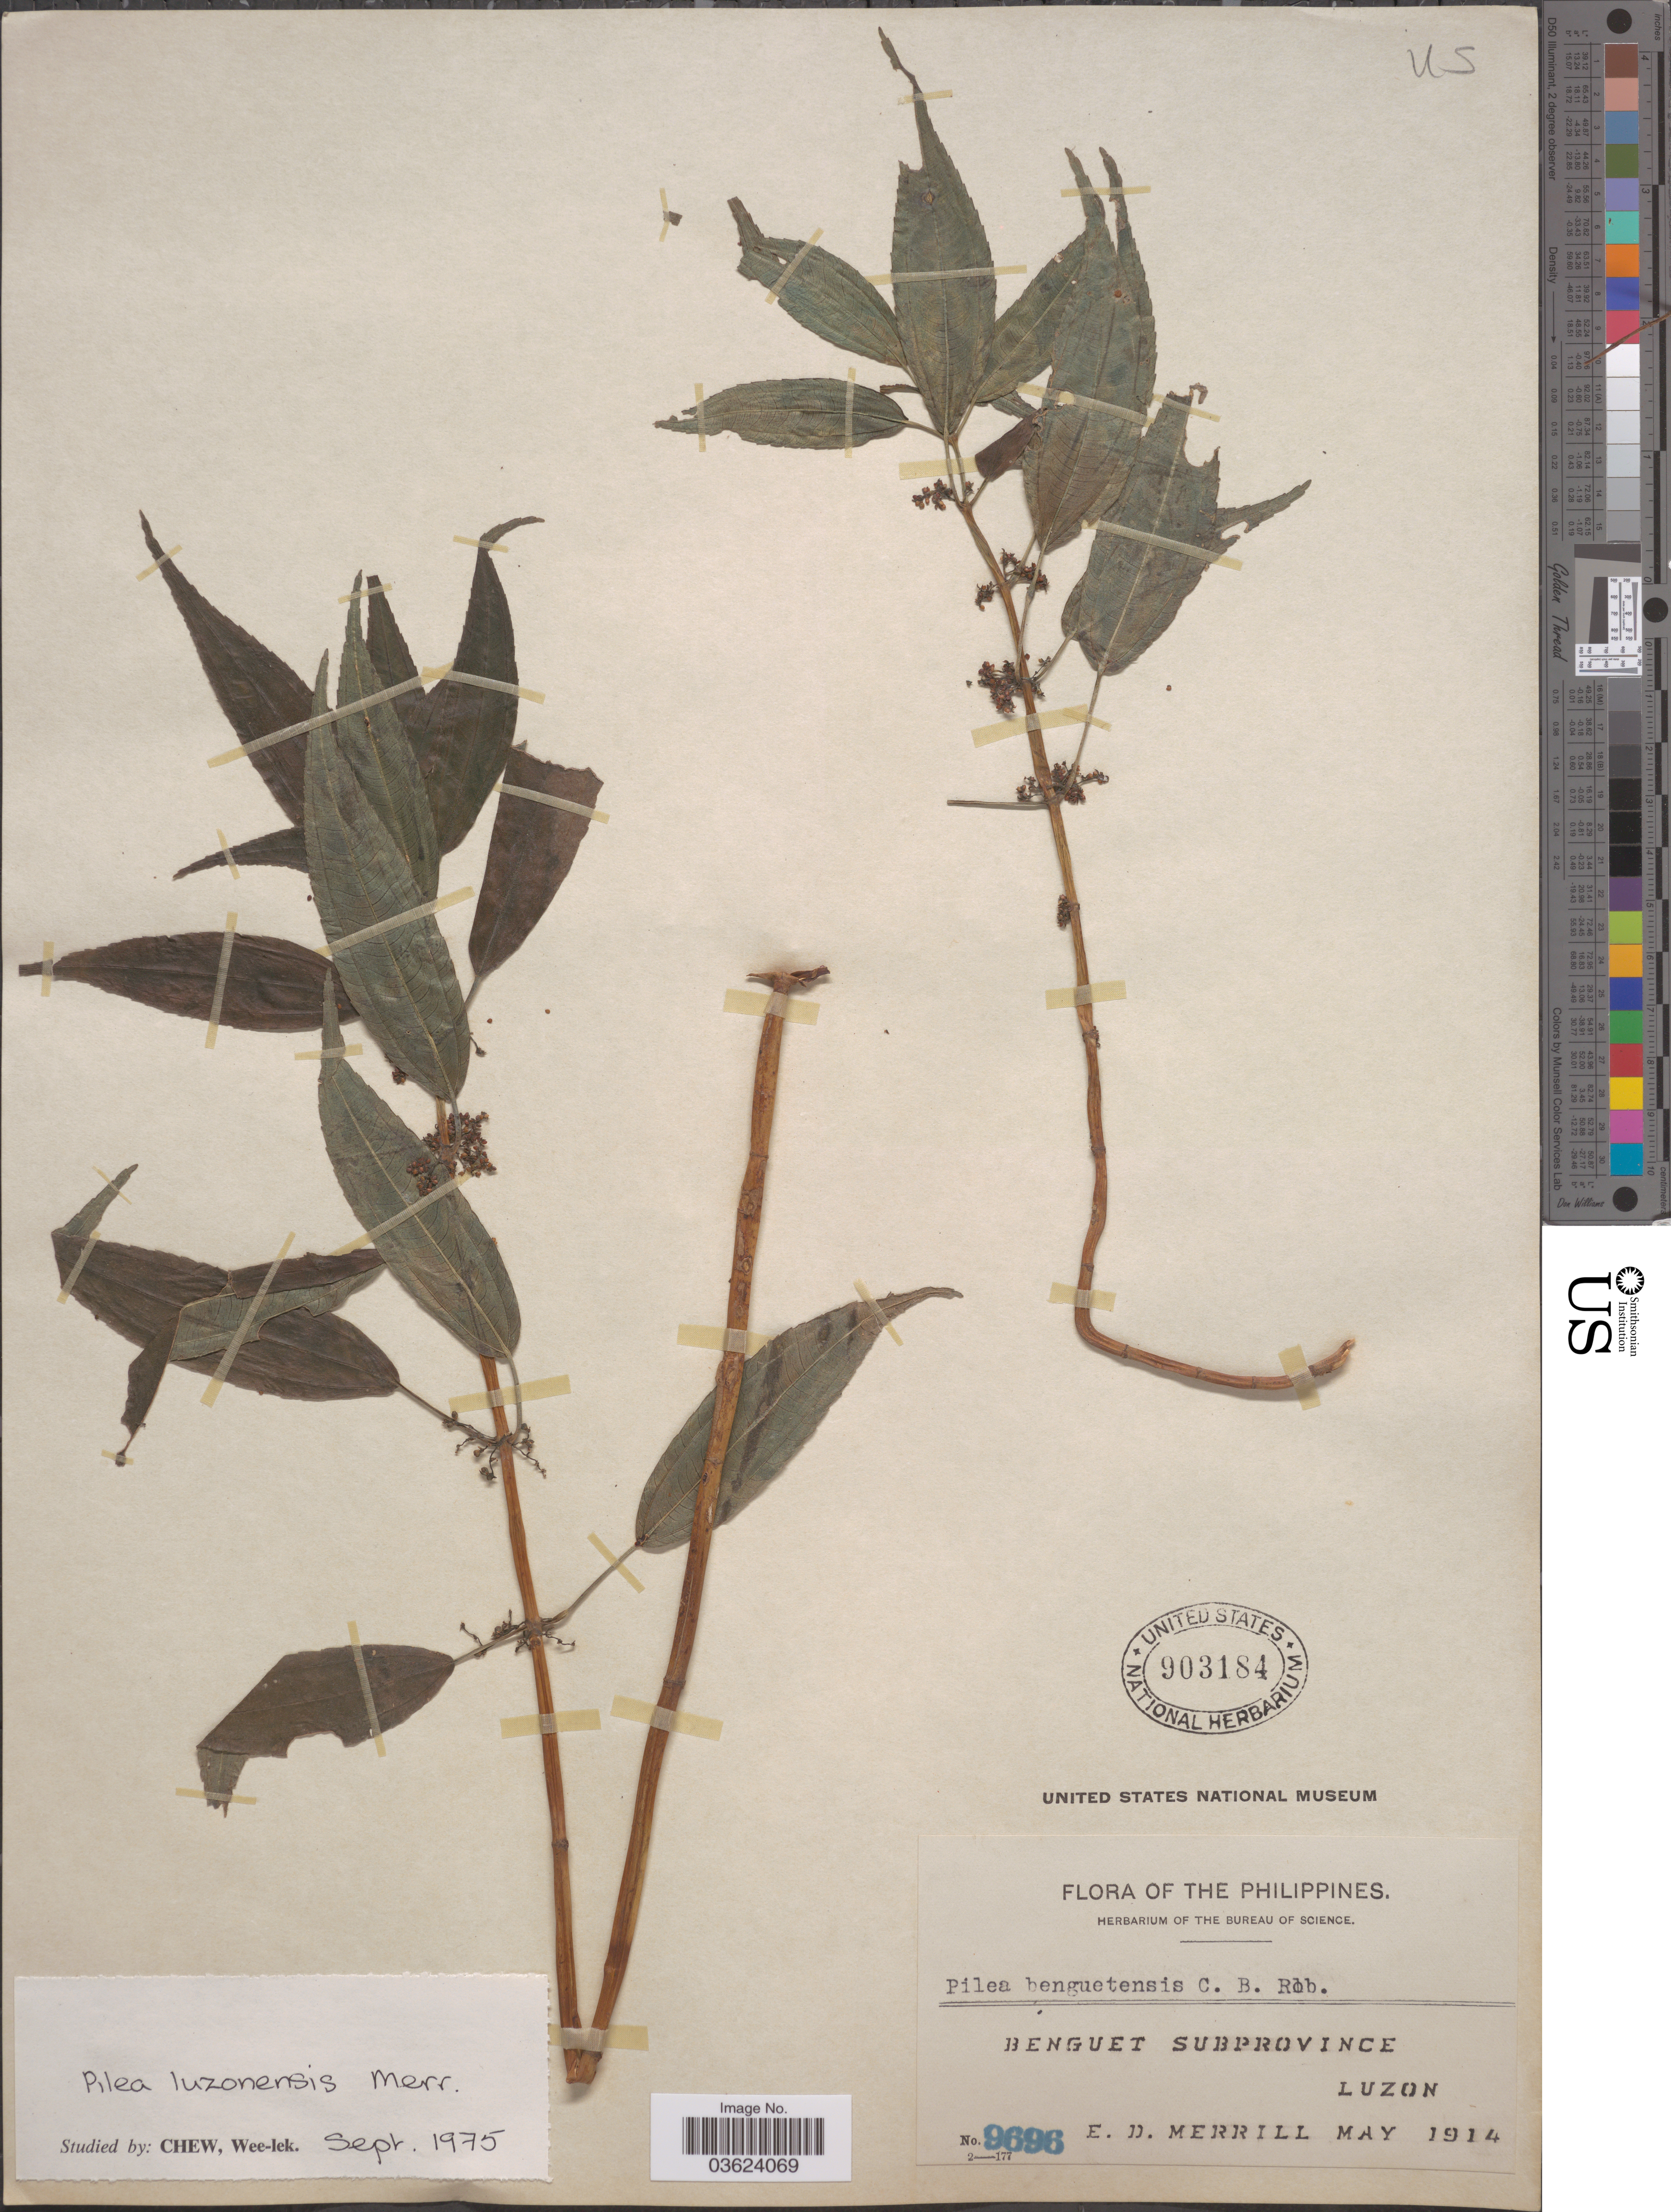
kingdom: Plantae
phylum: Tracheophyta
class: Magnoliopsida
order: Rosales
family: Urticaceae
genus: Pilea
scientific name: Pilea luzonensis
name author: Merr.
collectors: E. D. Merrill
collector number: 9696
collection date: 1914-05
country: Philippines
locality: Benguet Subprovince. Luzon.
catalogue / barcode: US 903184